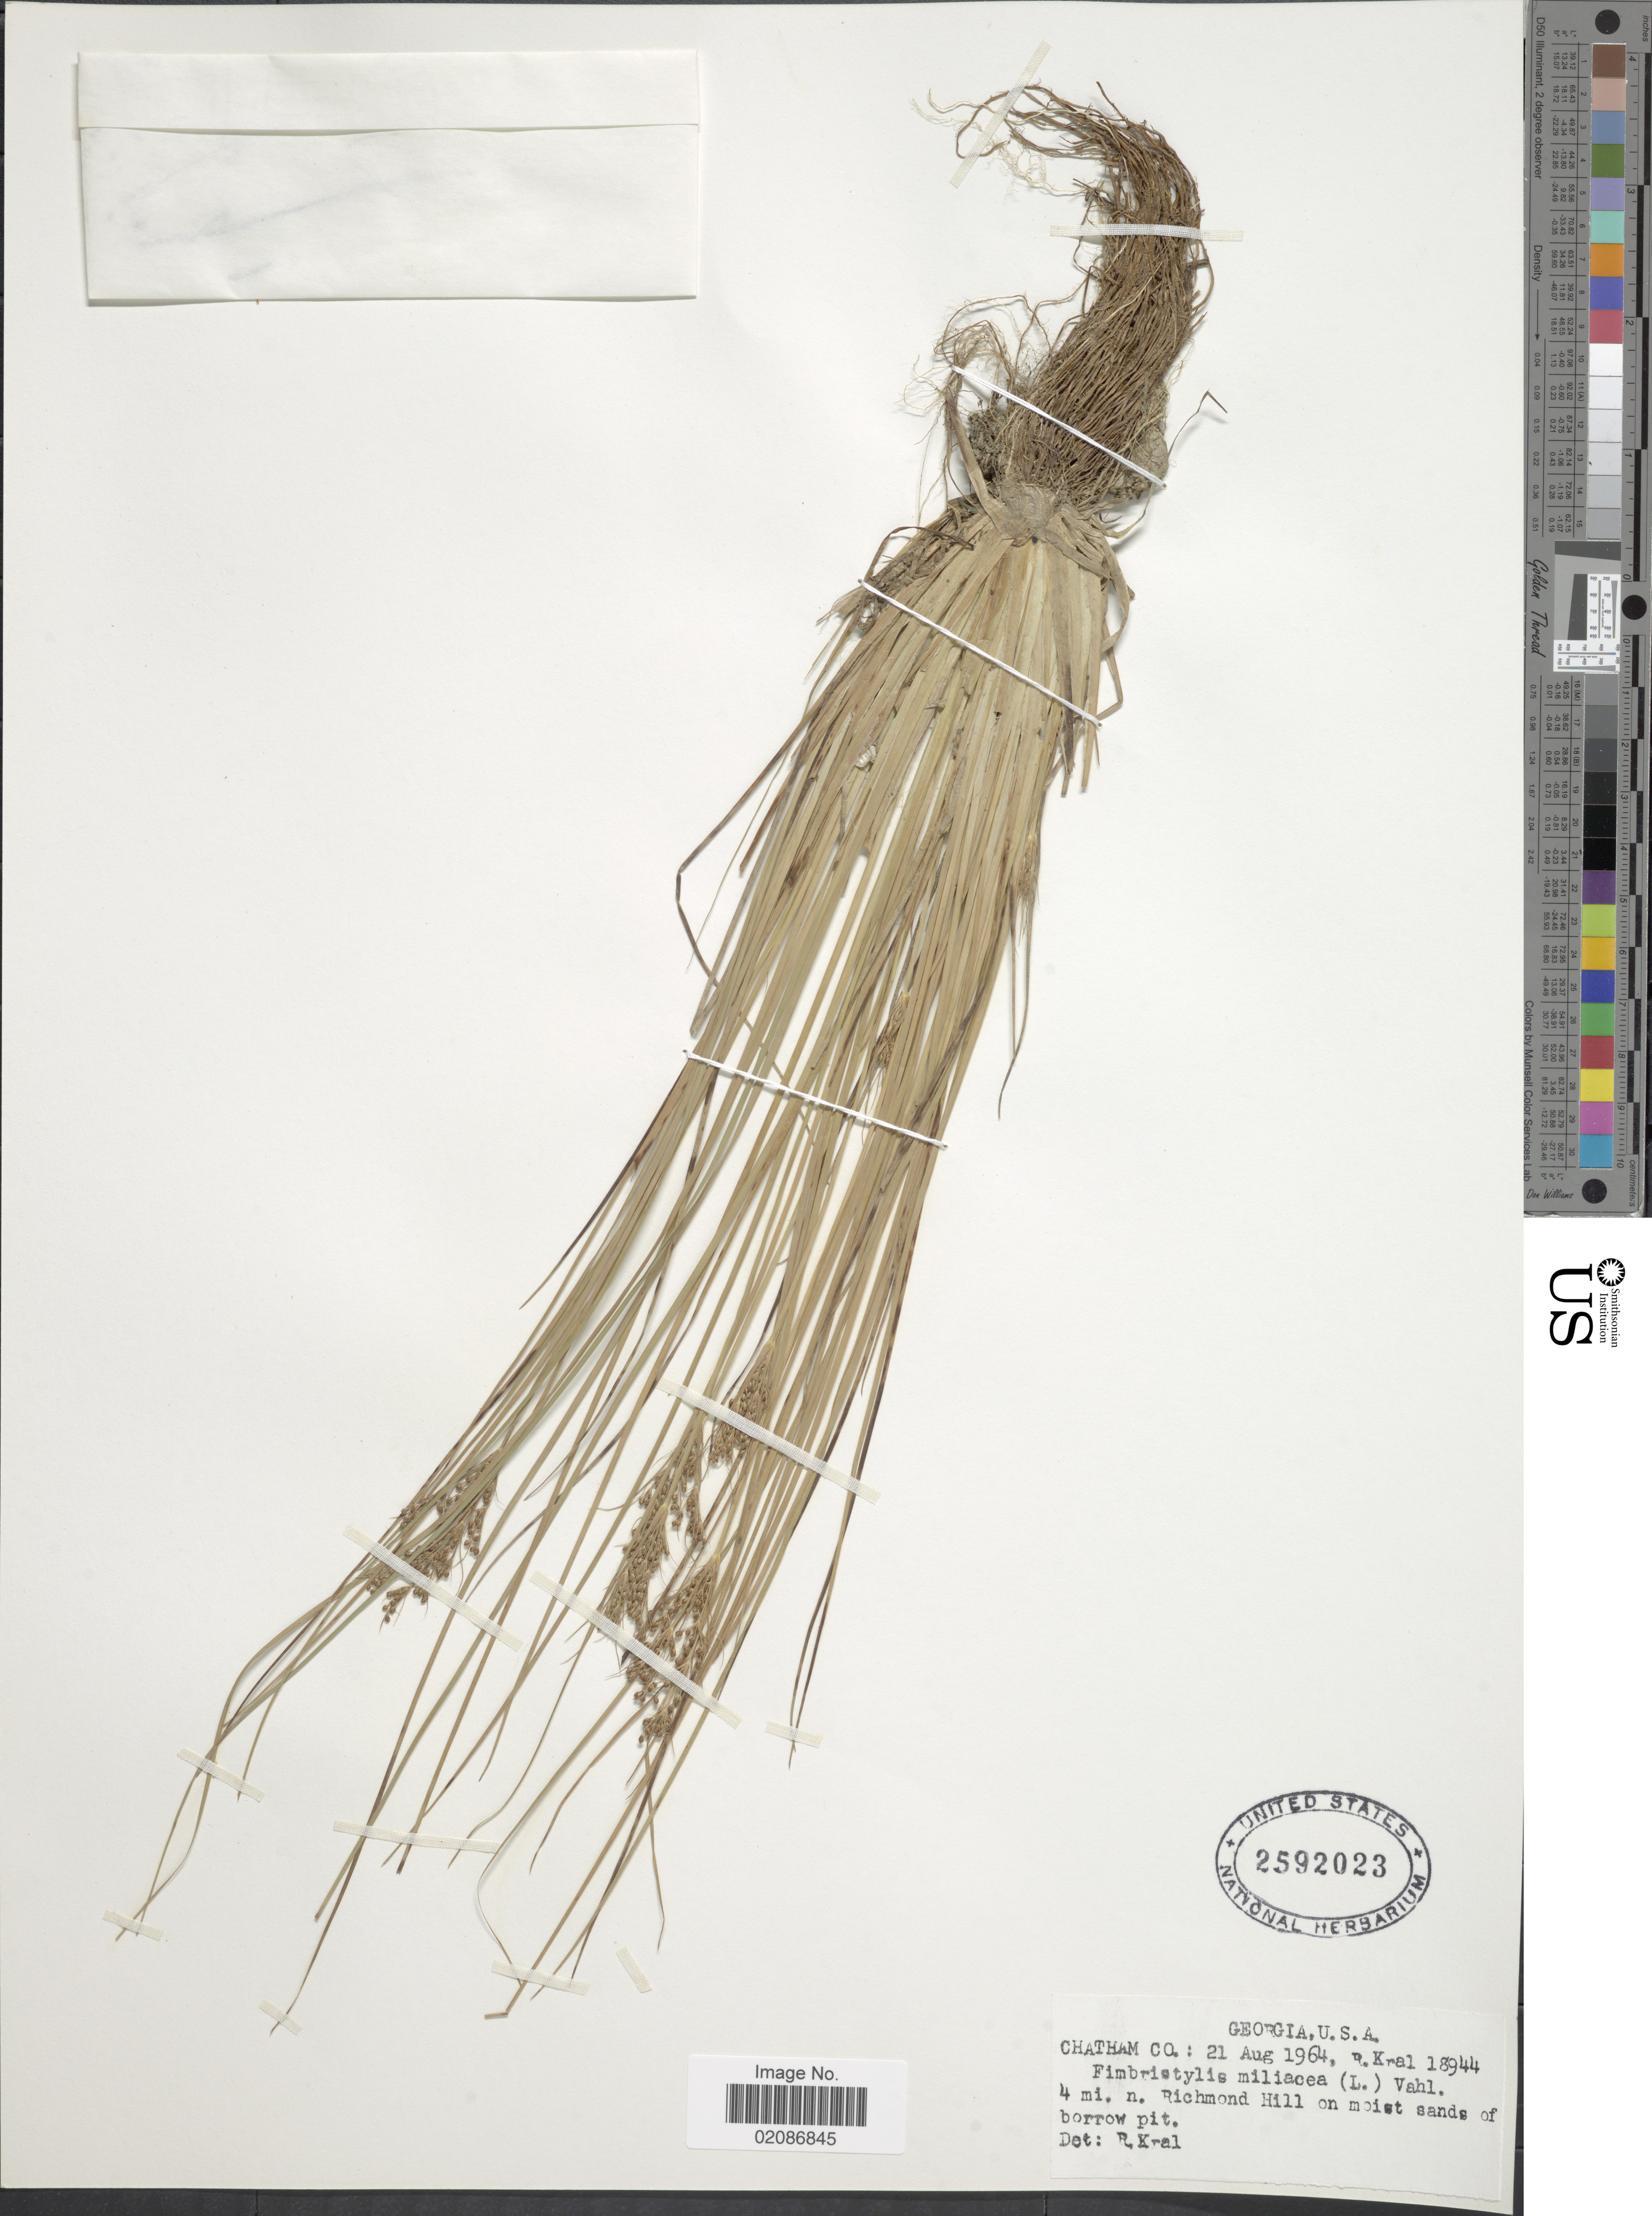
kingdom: Plantae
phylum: Tracheophyta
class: Liliopsida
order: Poales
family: Cyperaceae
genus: Fimbristylis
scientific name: Fimbristylis littoralis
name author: Gaudich.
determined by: Strong, M. T., (US), Smithsonian Institution - National Museum of Natural History (UNITED STATES)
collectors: R. Kral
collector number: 18944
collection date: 1964-08-21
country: United States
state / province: Georgia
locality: Chatham Co.: 4 mi. n. Richmond Hill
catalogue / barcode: US 2592023